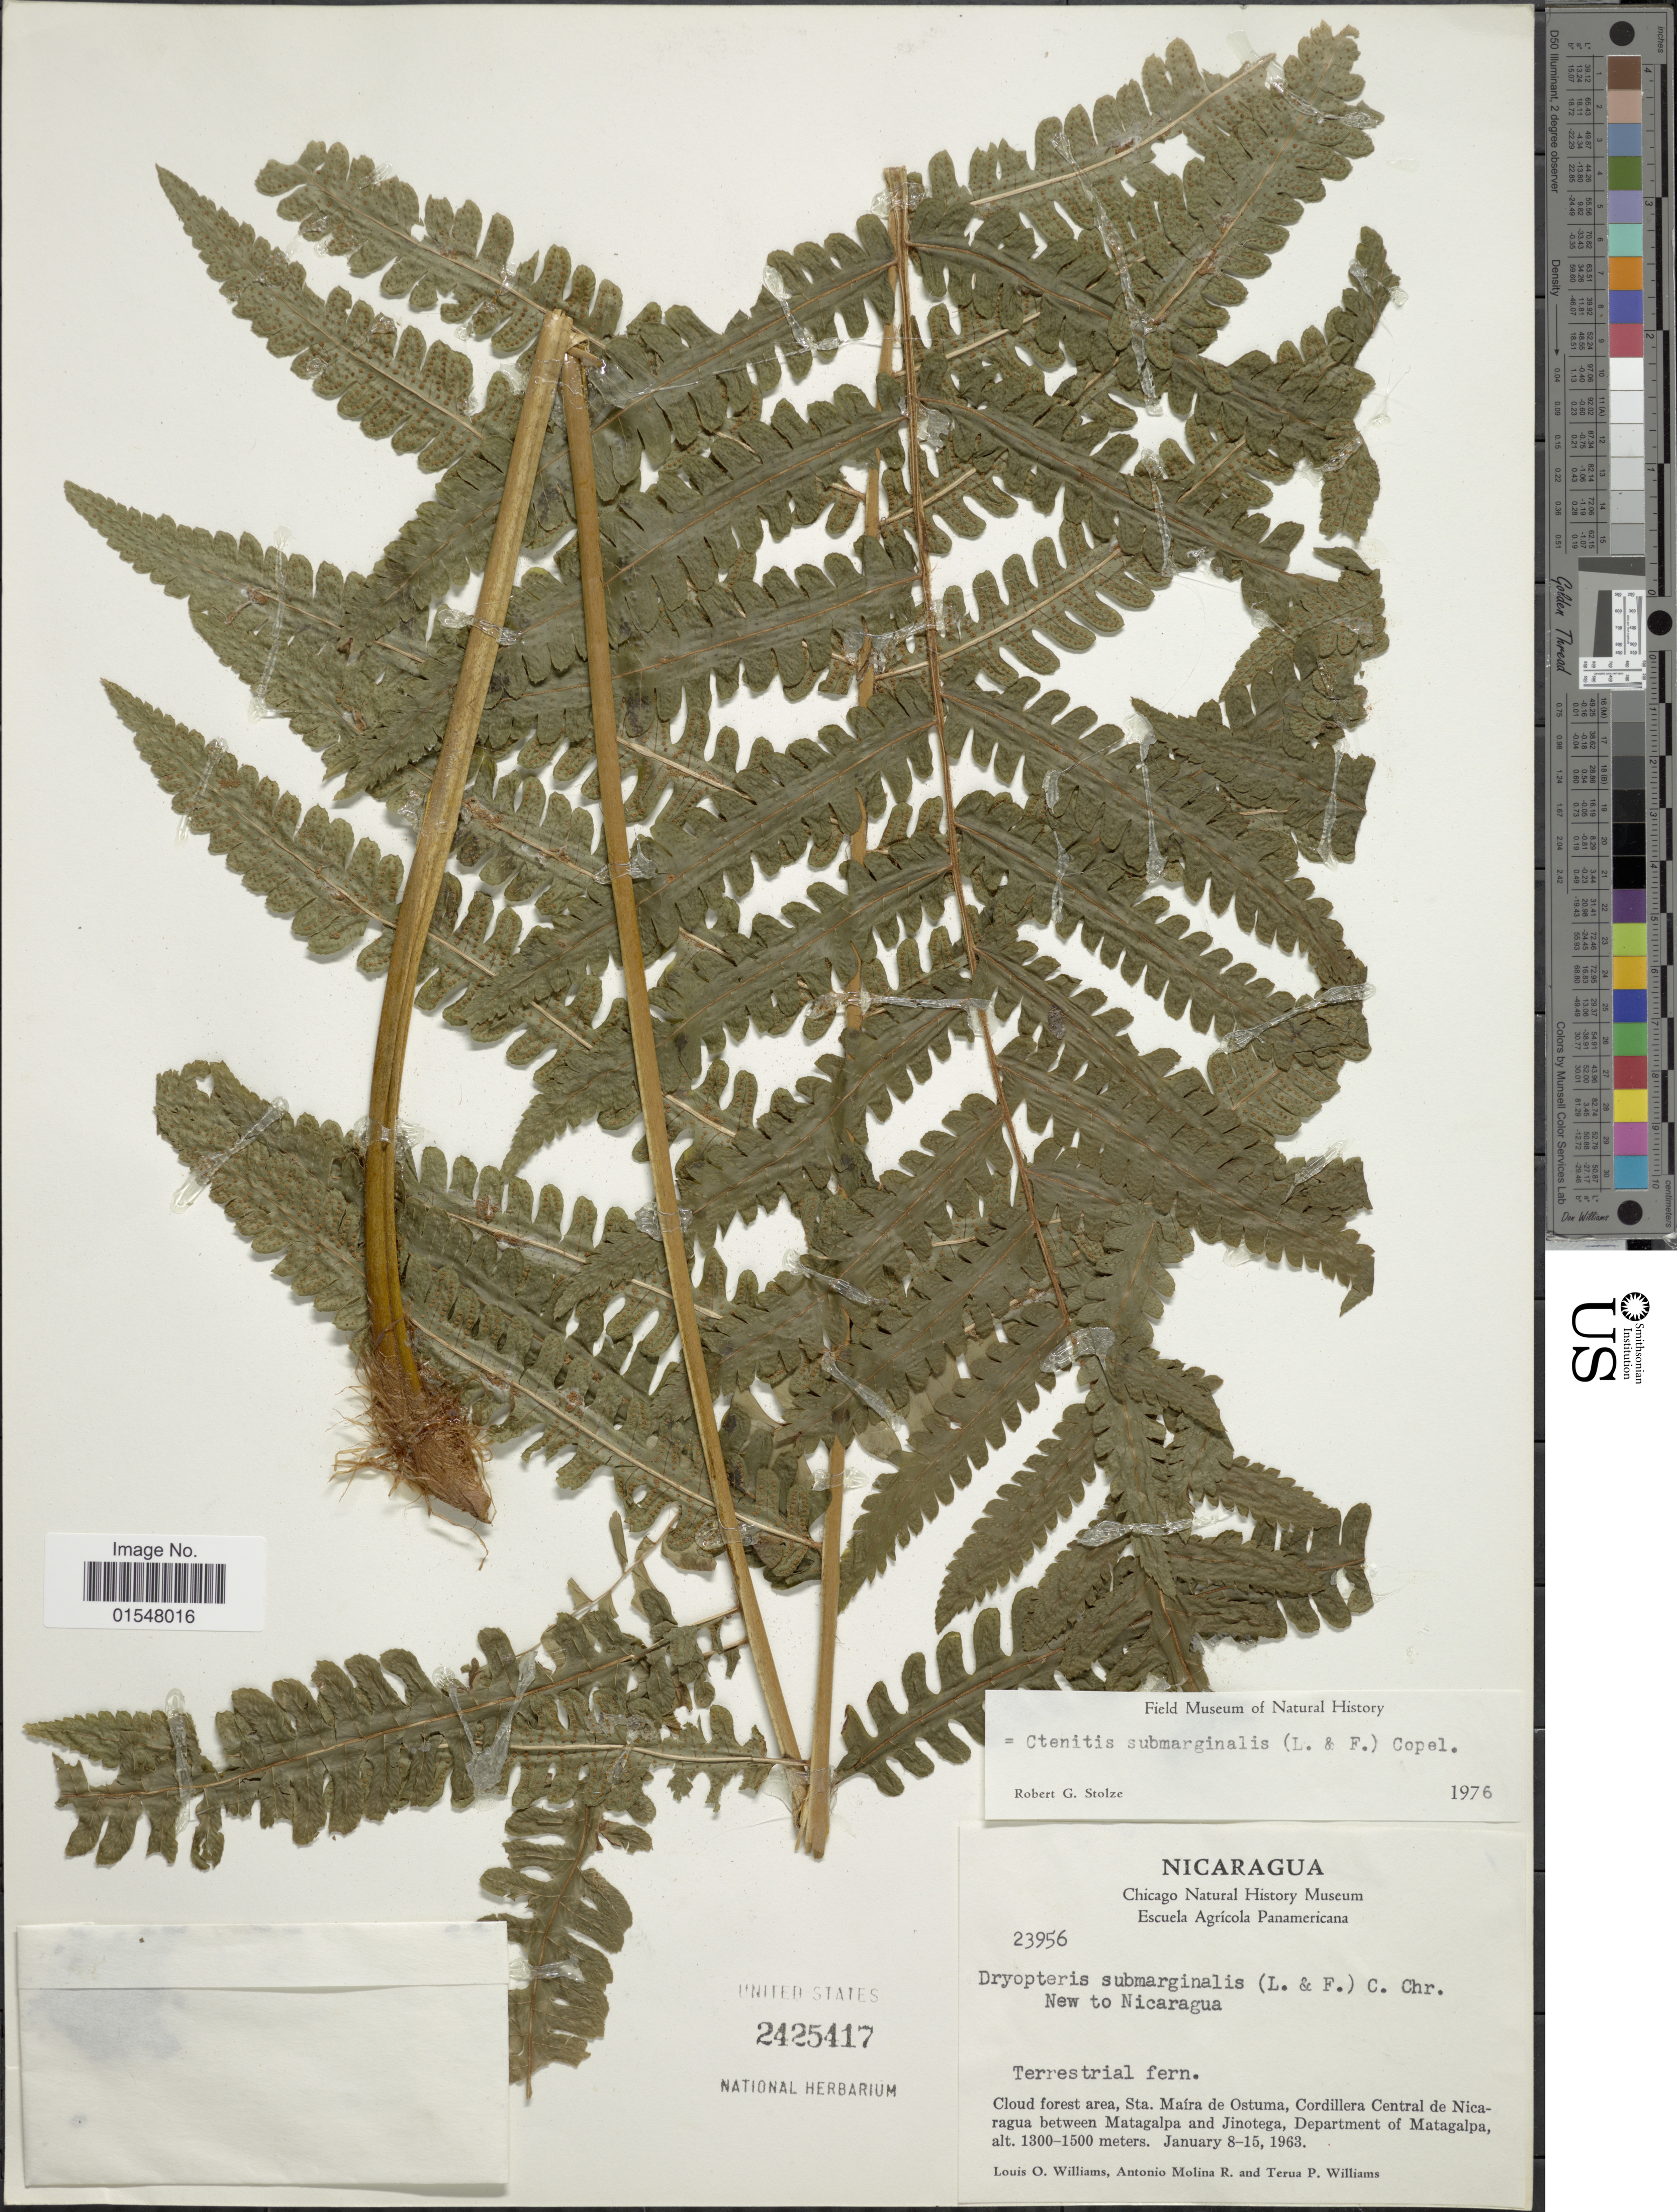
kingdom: Plantae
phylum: Tracheophyta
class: Polypodiopsida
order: Polypodiales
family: Dryopteridaceae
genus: Ctenitis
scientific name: Ctenitis submarginalis f. caripensis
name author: (Humb. & Bonpl. ex Willd.) Lellinger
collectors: L. O. Williams, A. Molina R. & T. P. Williams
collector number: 23956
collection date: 1963-01-08/1963-01-15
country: Nicaragua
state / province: Matagalpa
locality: Cloud forest area, Sta. Maíra de Ostuma, Cordillera Central de Nicaragua between Matagalpa and Jinotega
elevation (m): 1300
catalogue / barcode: US 2425417